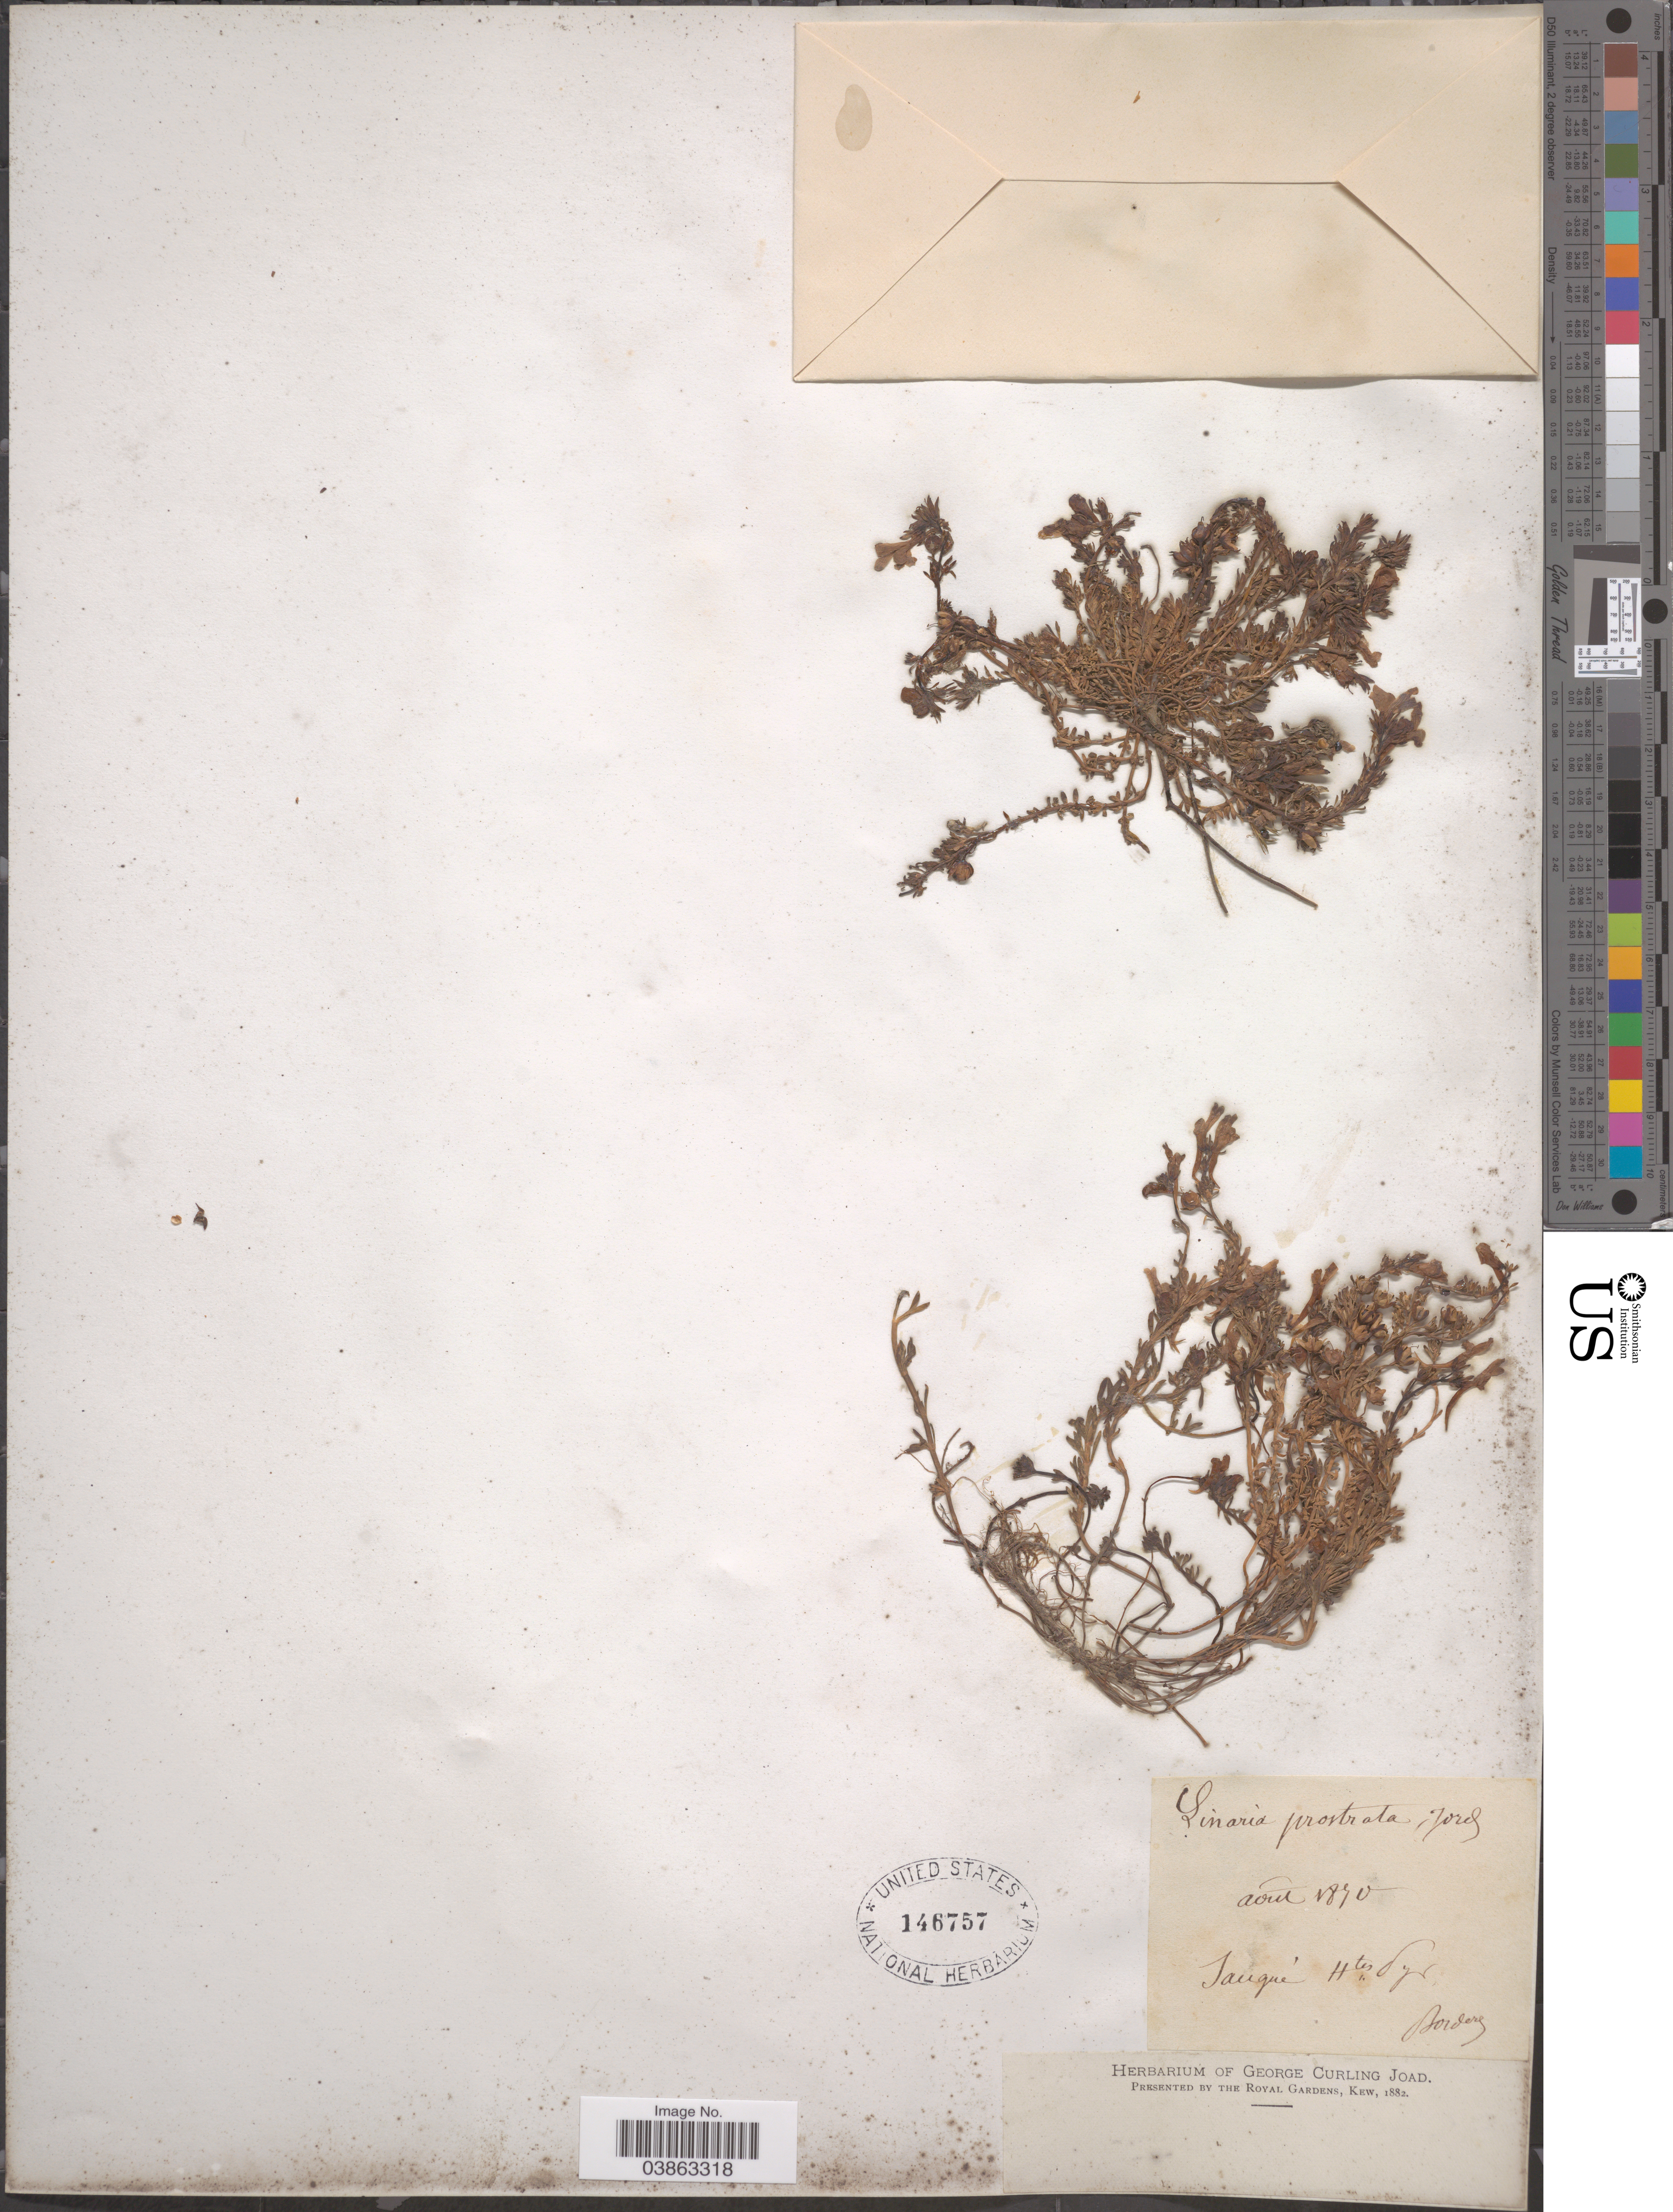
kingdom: Plantae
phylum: Tracheophyta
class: Magnoliopsida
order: Lamiales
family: Plantaginaceae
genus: Linaria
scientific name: Linaria prostrata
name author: Boenn.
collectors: -. Bordere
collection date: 1870-08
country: France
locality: Sauque Htes Pyr.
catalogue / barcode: US 146757